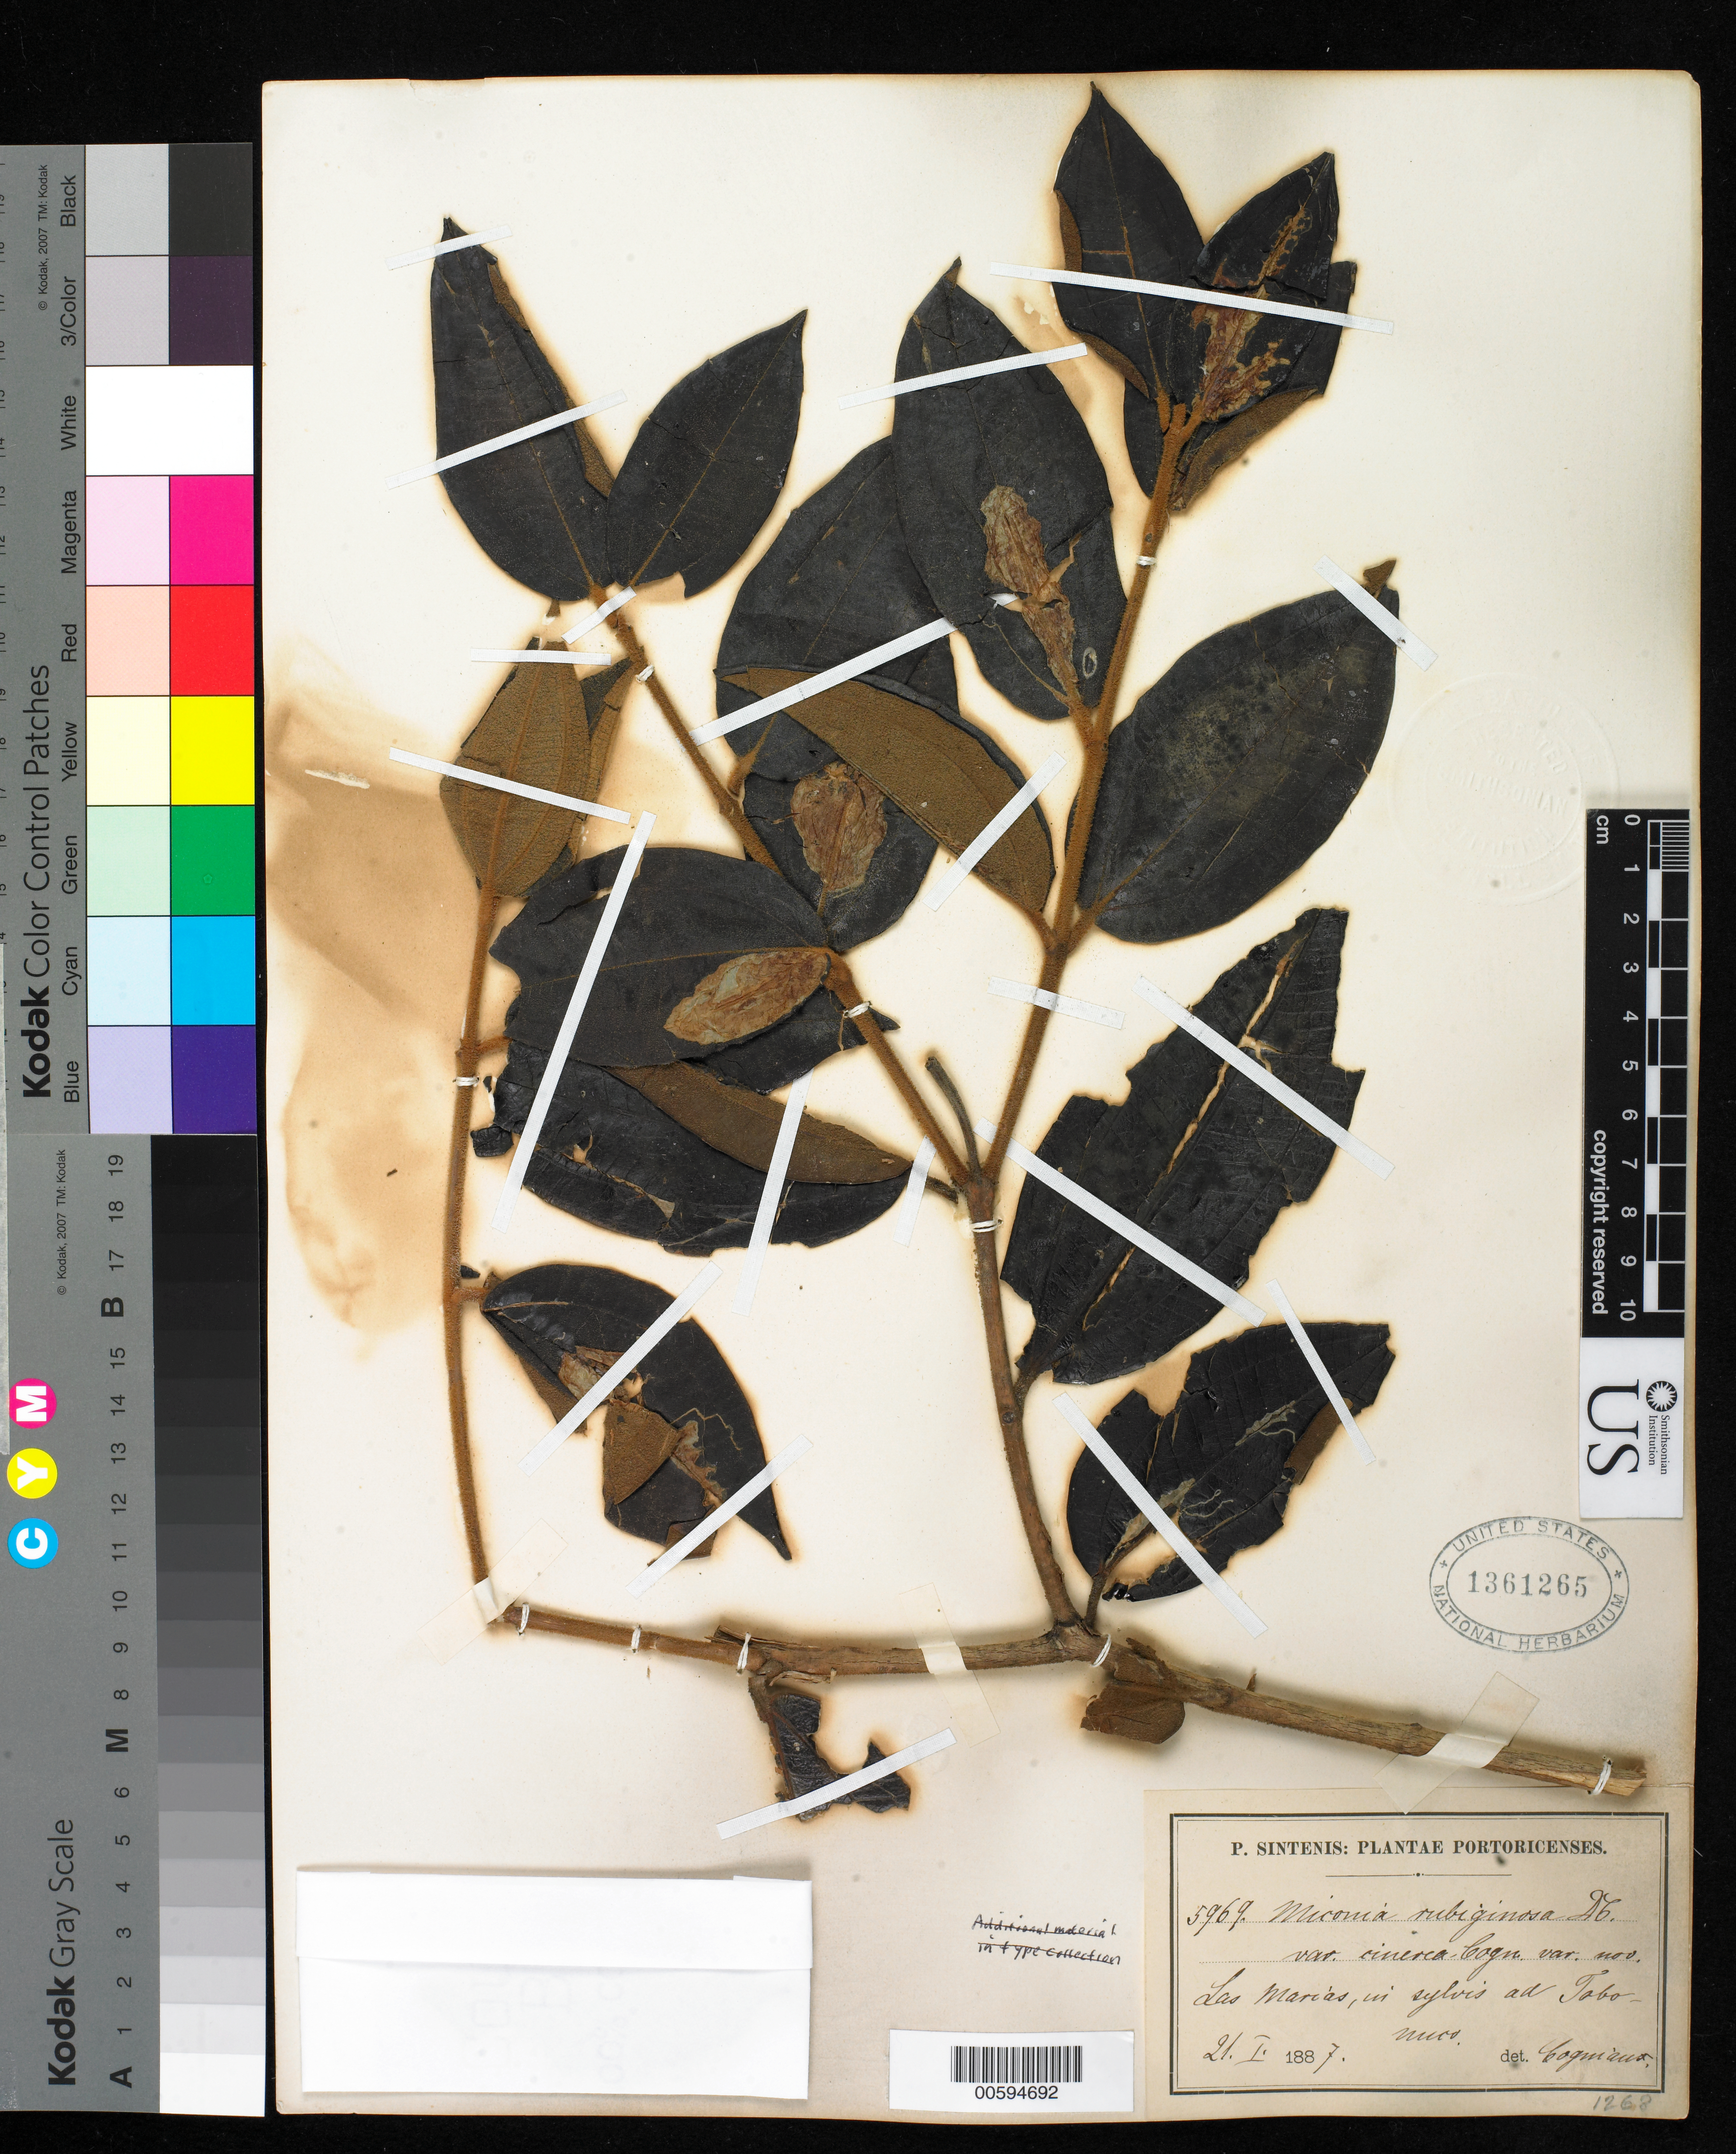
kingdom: Plantae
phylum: Tracheophyta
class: Magnoliopsida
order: Myrtales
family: Melastomataceae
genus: Miconia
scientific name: Miconia rubiginosa var. cinerea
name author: Cogn. in A. DC.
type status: Isotype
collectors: P. Sintenis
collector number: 5969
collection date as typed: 21 Jan 1887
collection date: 1887-01-21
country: Puerto Rico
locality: Las Marias, in sylvis ad Tabonuco.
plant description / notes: Specimen ex John Donnell Smith herbarium.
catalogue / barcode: US 1361265